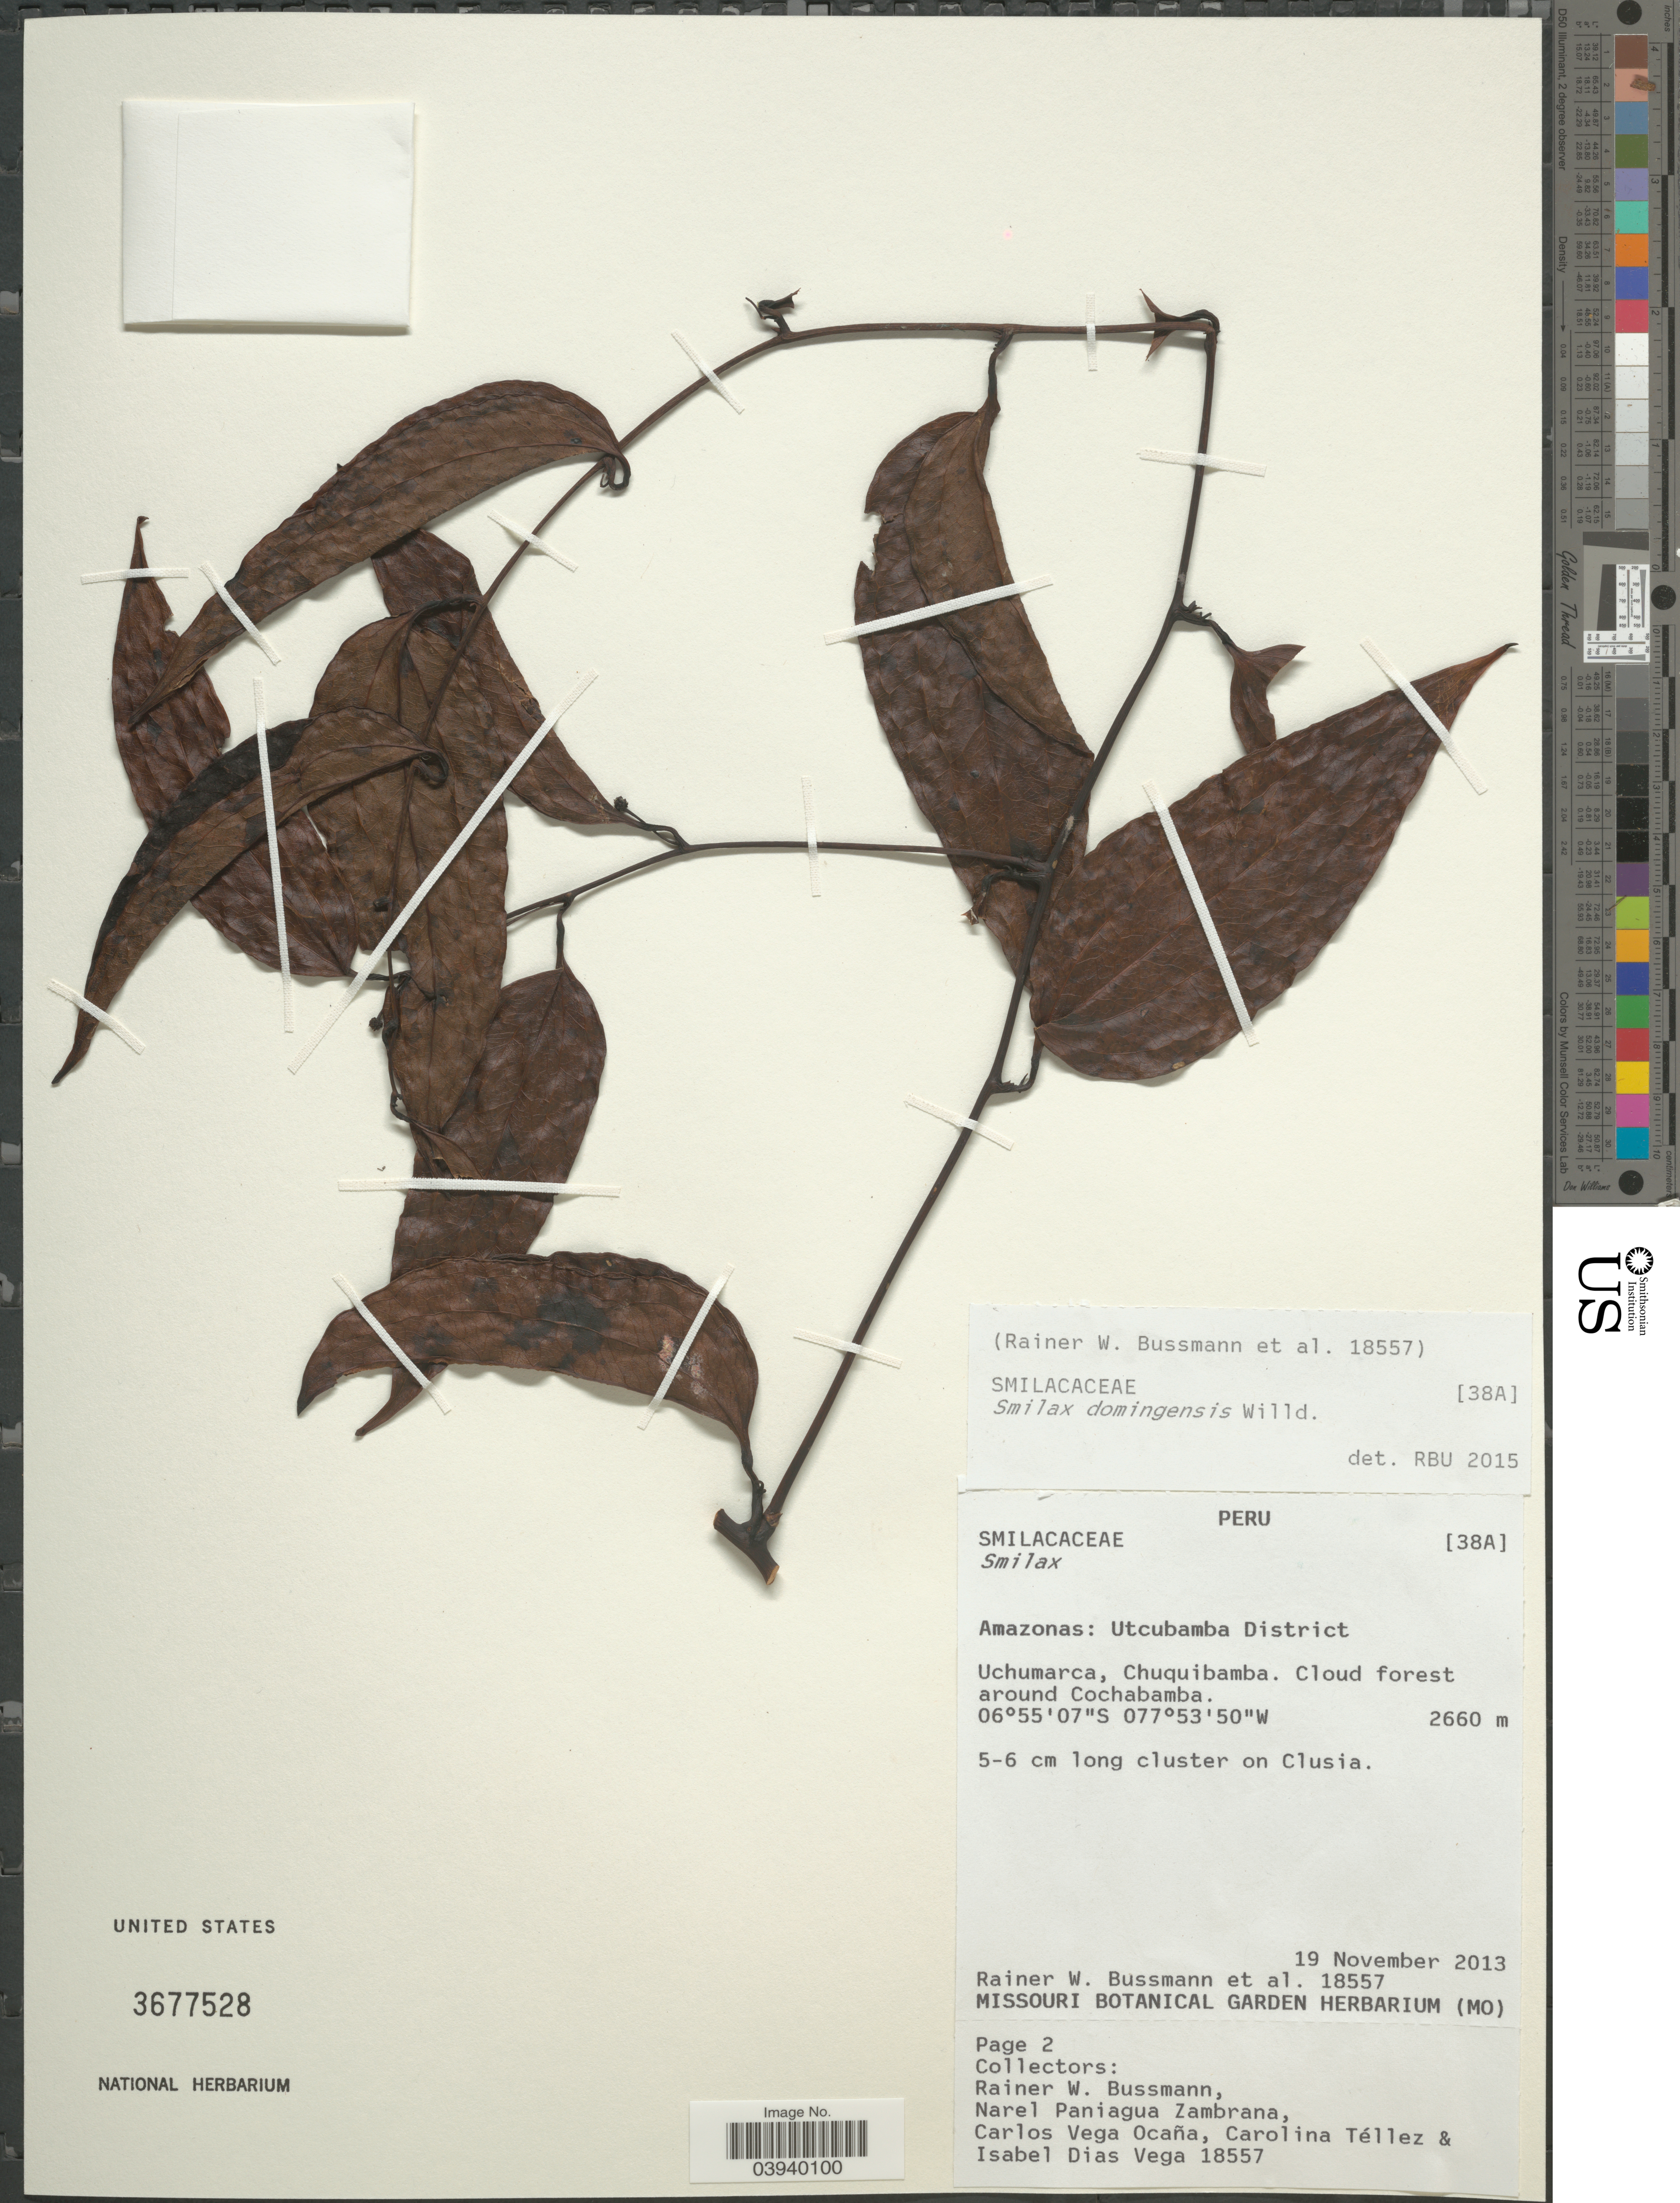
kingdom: Plantae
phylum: Tracheophyta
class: Liliopsida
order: Liliales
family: Smilacaceae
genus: Smilax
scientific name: Smilax domingensis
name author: Willd.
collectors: R. W. Bussmann, N. Zambrana, Z. Ocaña, C. Téllez & I. M. Sánchez Vega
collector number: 18557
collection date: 2013-11-19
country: Peru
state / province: Amazonas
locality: Uchumarca, Chuquibamba. Cloud forest around Cochabamba.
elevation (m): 2660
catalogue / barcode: US 3677528